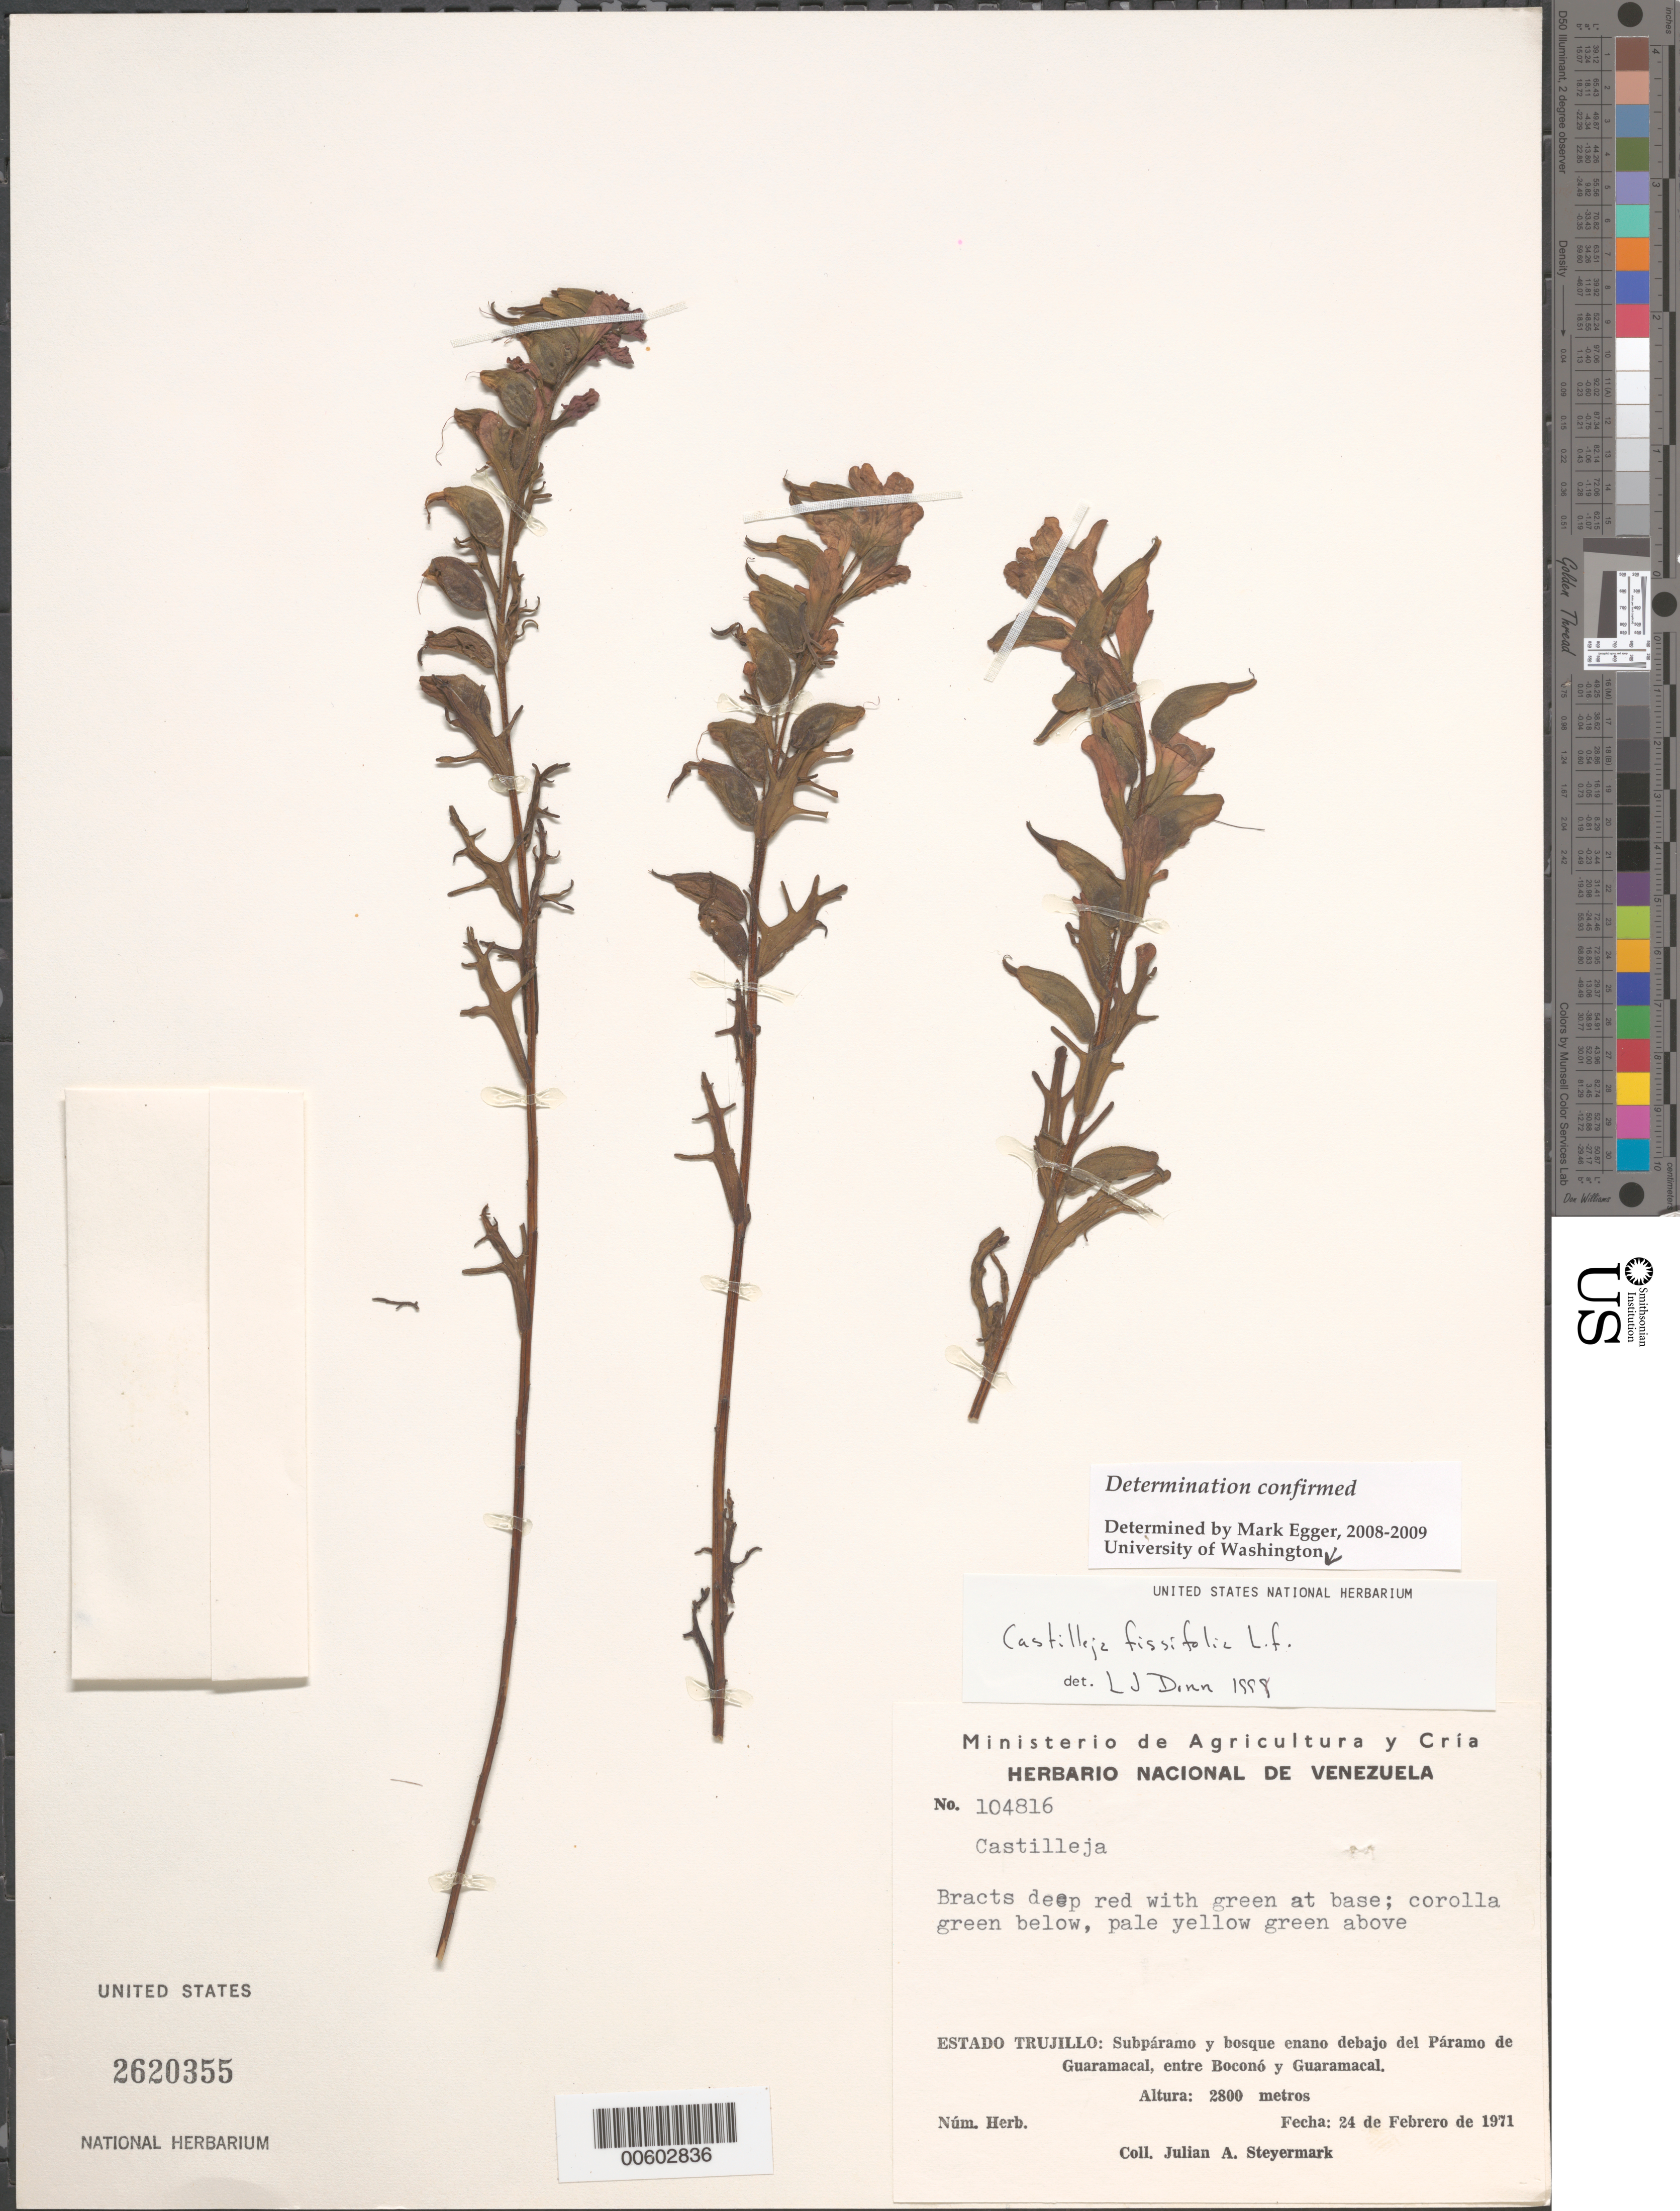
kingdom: Plantae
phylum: Tracheophyta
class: Magnoliopsida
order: Lamiales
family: Orobanchaceae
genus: Castilleja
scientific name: Castilleja fissifolia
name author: L. f.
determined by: Dorr, L. J., (BOT), Smithsonian Institution - National Museum of Natural History (UNITED STATES)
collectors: J. Steyermark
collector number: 104816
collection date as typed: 24 Feb 1971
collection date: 1971-02-24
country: Venezuela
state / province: Trujillo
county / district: Boconó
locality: Páramo de Guaramacal, entre Boconó y Guaramacal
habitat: Subpáramo y bosque enano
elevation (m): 2800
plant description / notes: US, VEN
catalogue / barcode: US 2620355